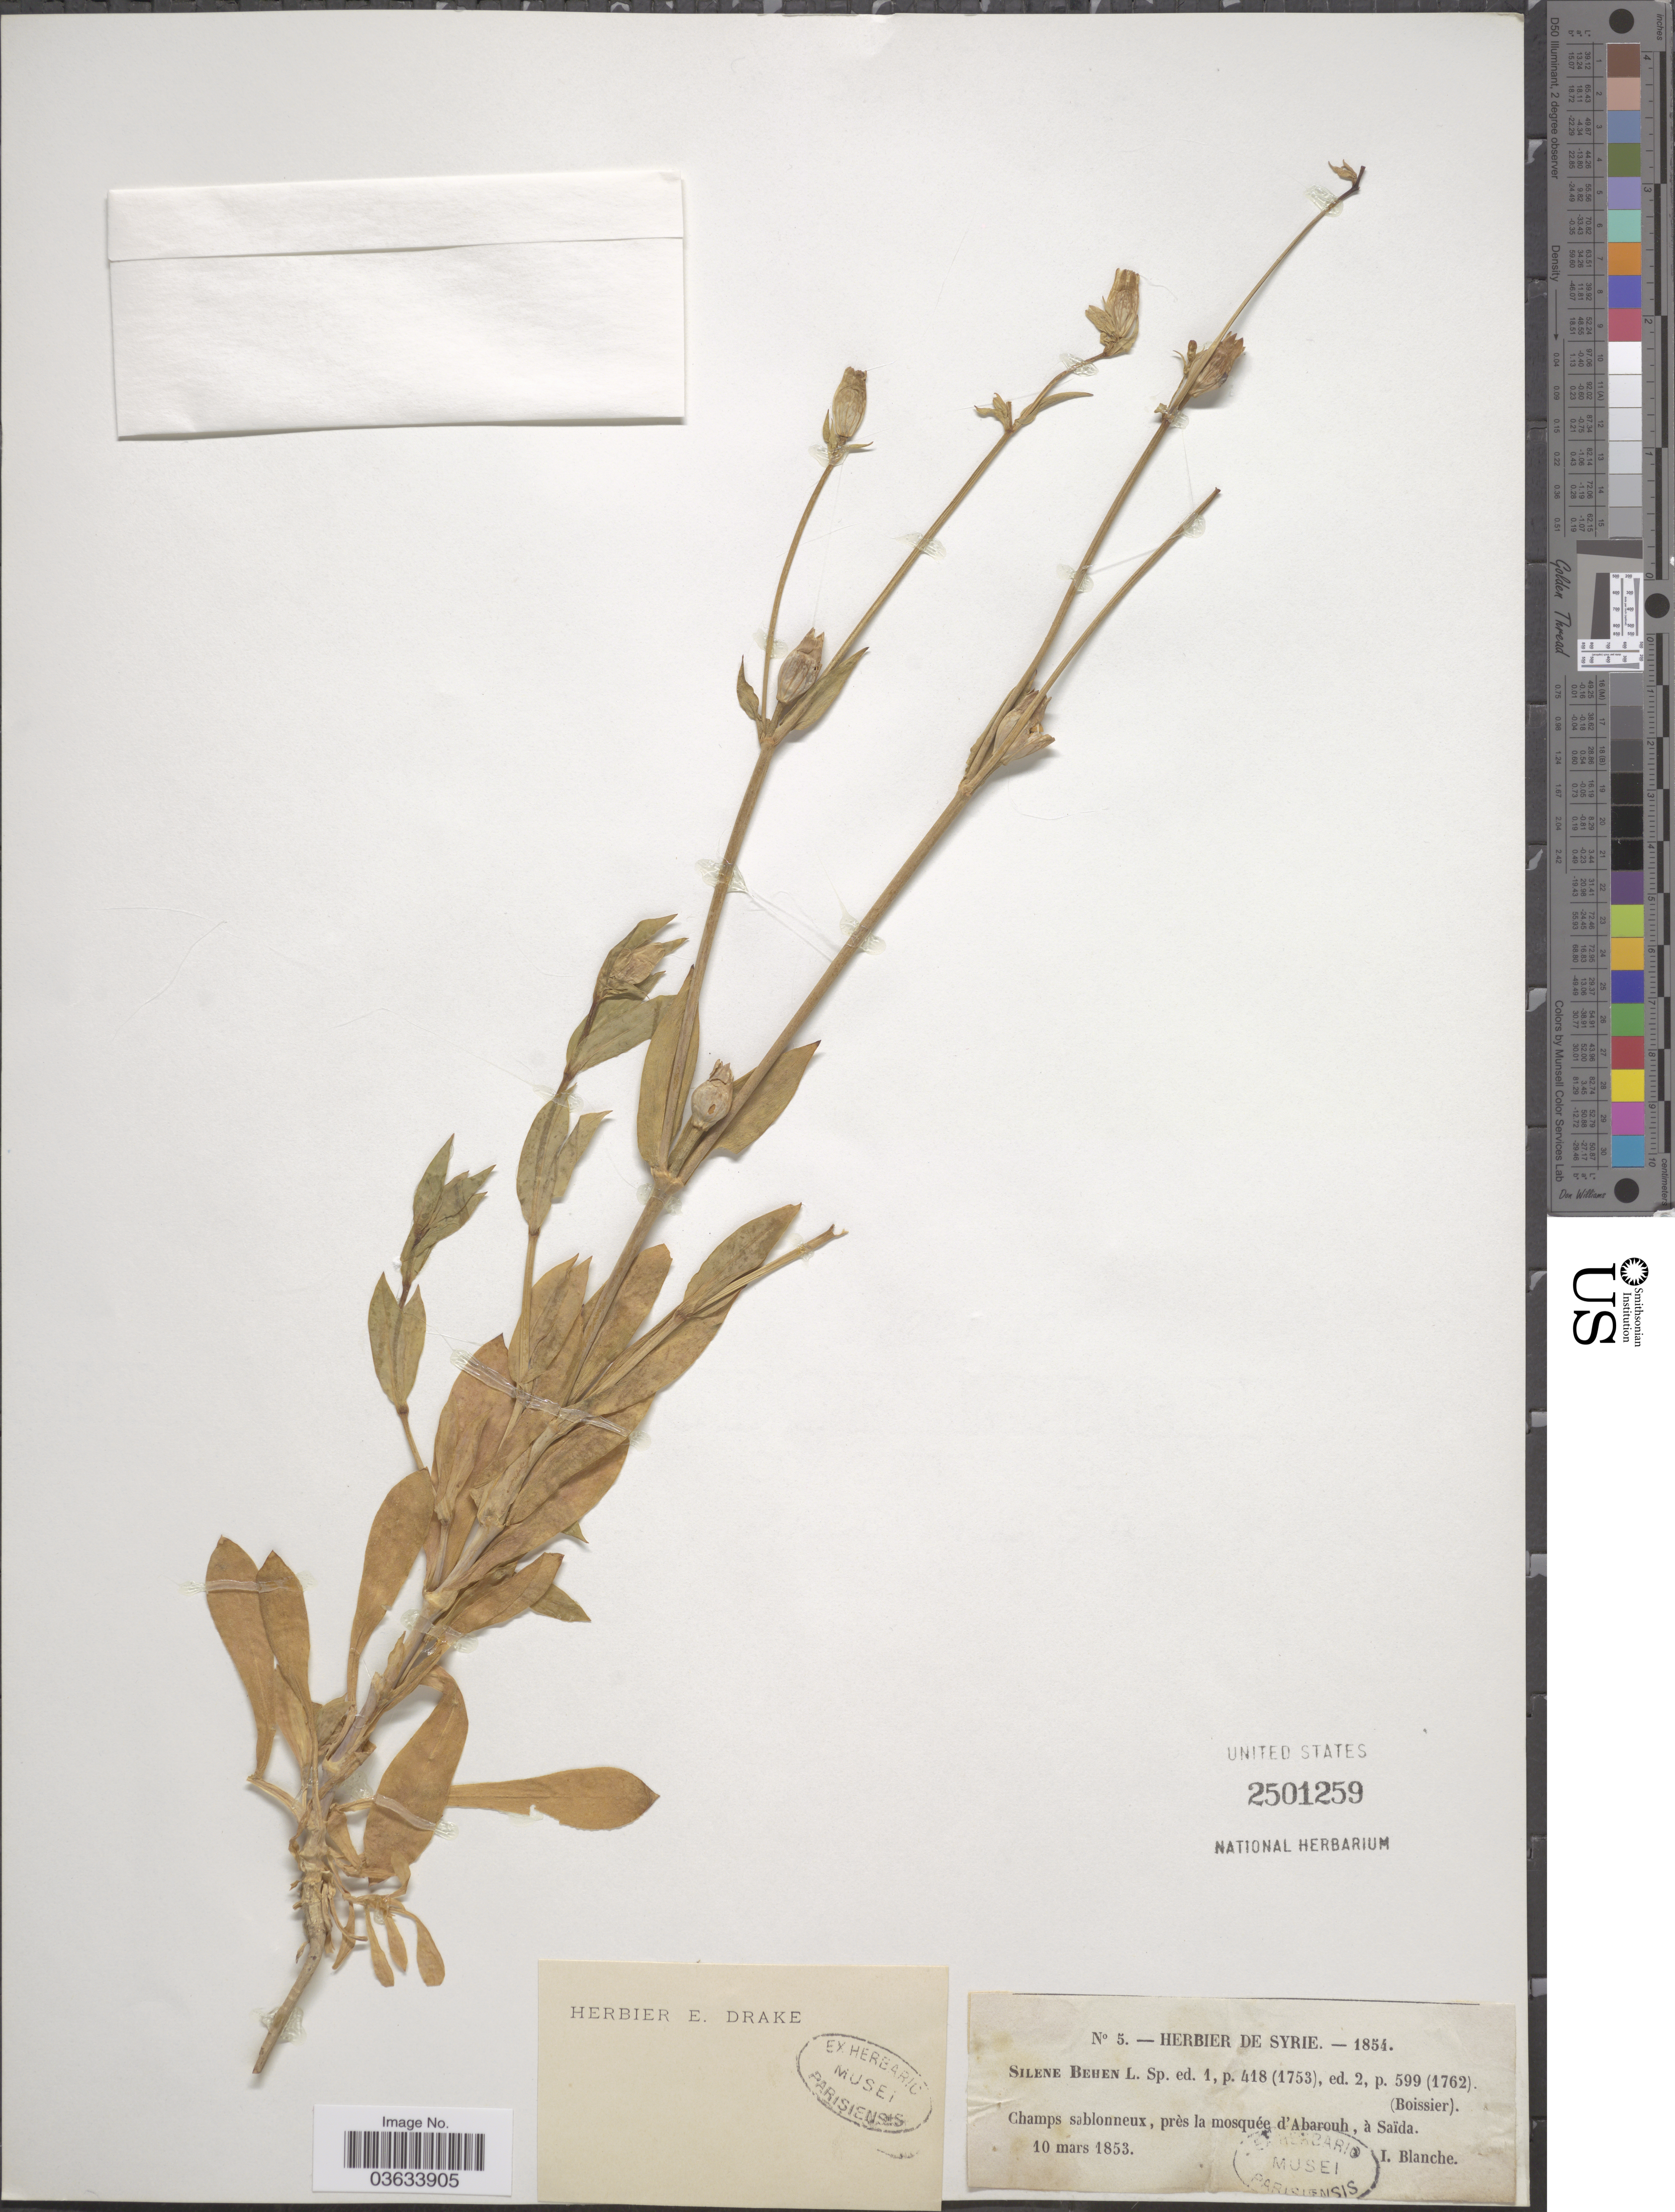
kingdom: Plantae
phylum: Tracheophyta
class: Magnoliopsida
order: Caryophyllales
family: Caryophyllaceae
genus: Silene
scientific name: Silene behen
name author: L.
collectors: I. Blanche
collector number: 5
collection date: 1853-03-10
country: Syria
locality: Près la mosquée d'Abarouh, à Saïda.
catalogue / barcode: US 2501259